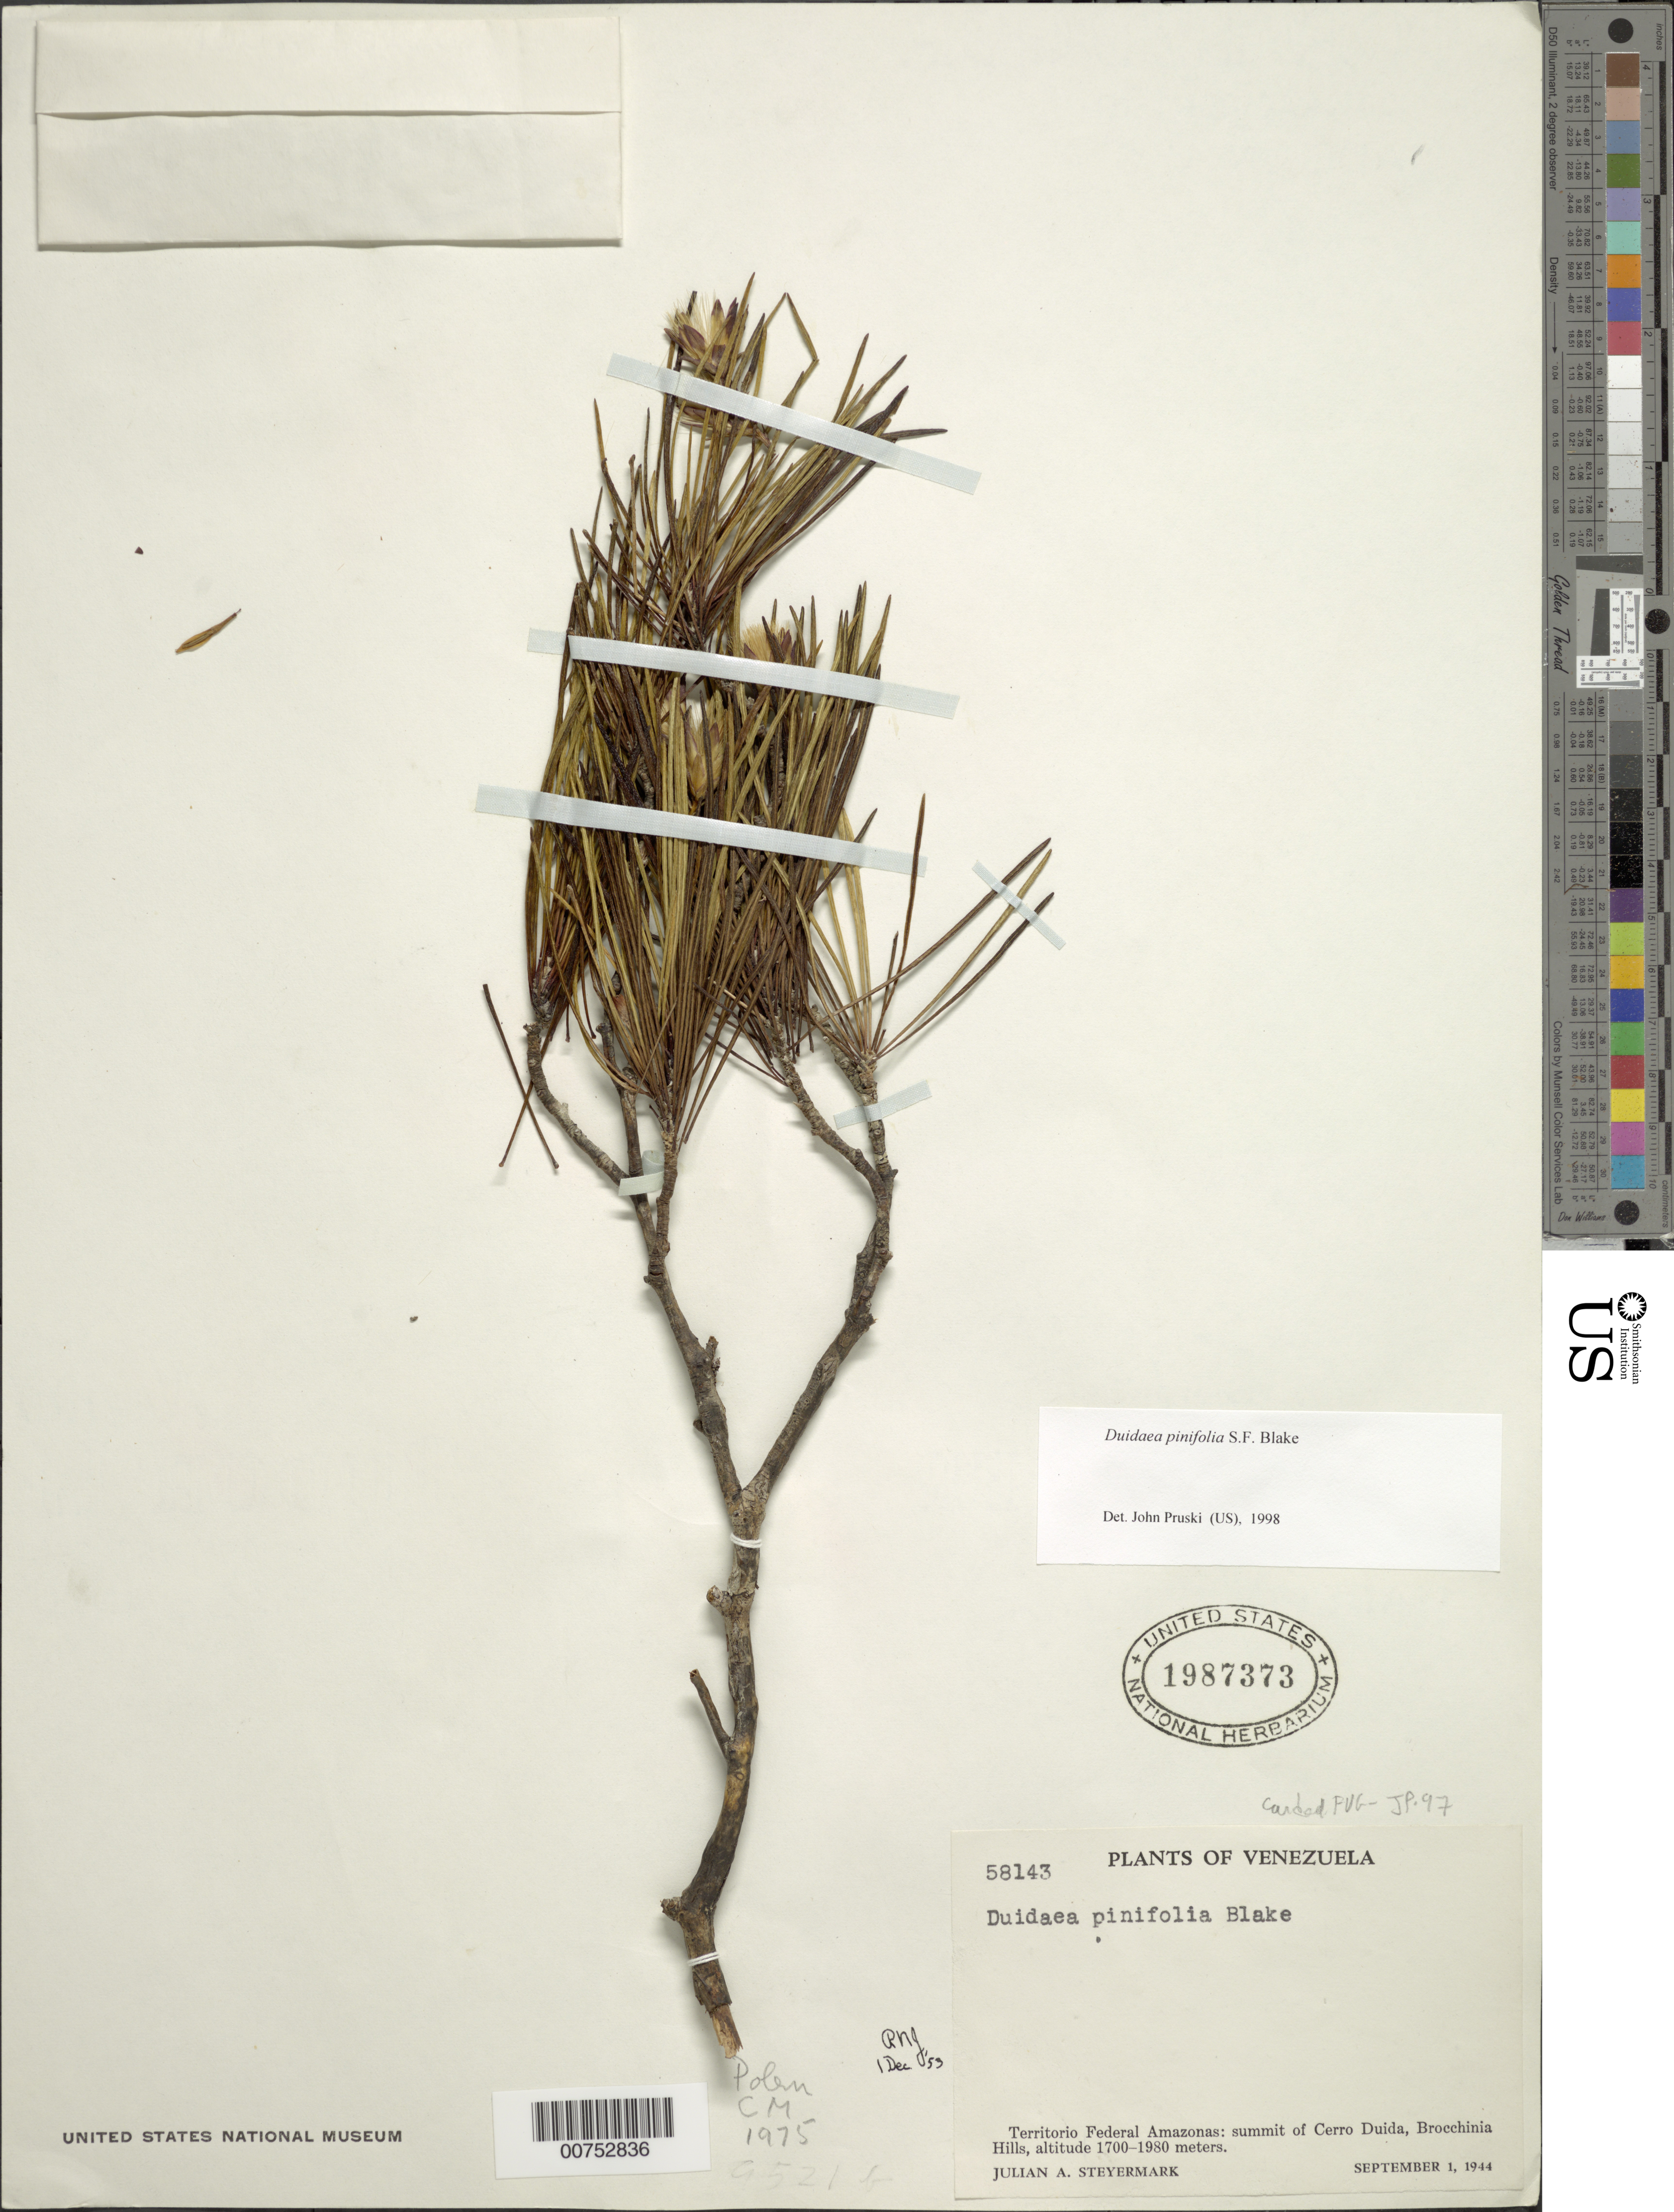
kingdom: Plantae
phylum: Tracheophyta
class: Magnoliopsida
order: Asterales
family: Asteraceae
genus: Duidaea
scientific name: Duidaea pinifolia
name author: S.F. Blake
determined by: Pruski, J. F.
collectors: J. Steyermark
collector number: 58143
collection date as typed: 1-Sep-44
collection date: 1944-09-01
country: Venezuela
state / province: Amazonas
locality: Cerro Duida, summit, Brocchinia Hills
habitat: Summit.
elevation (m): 1700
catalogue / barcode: US 1987373